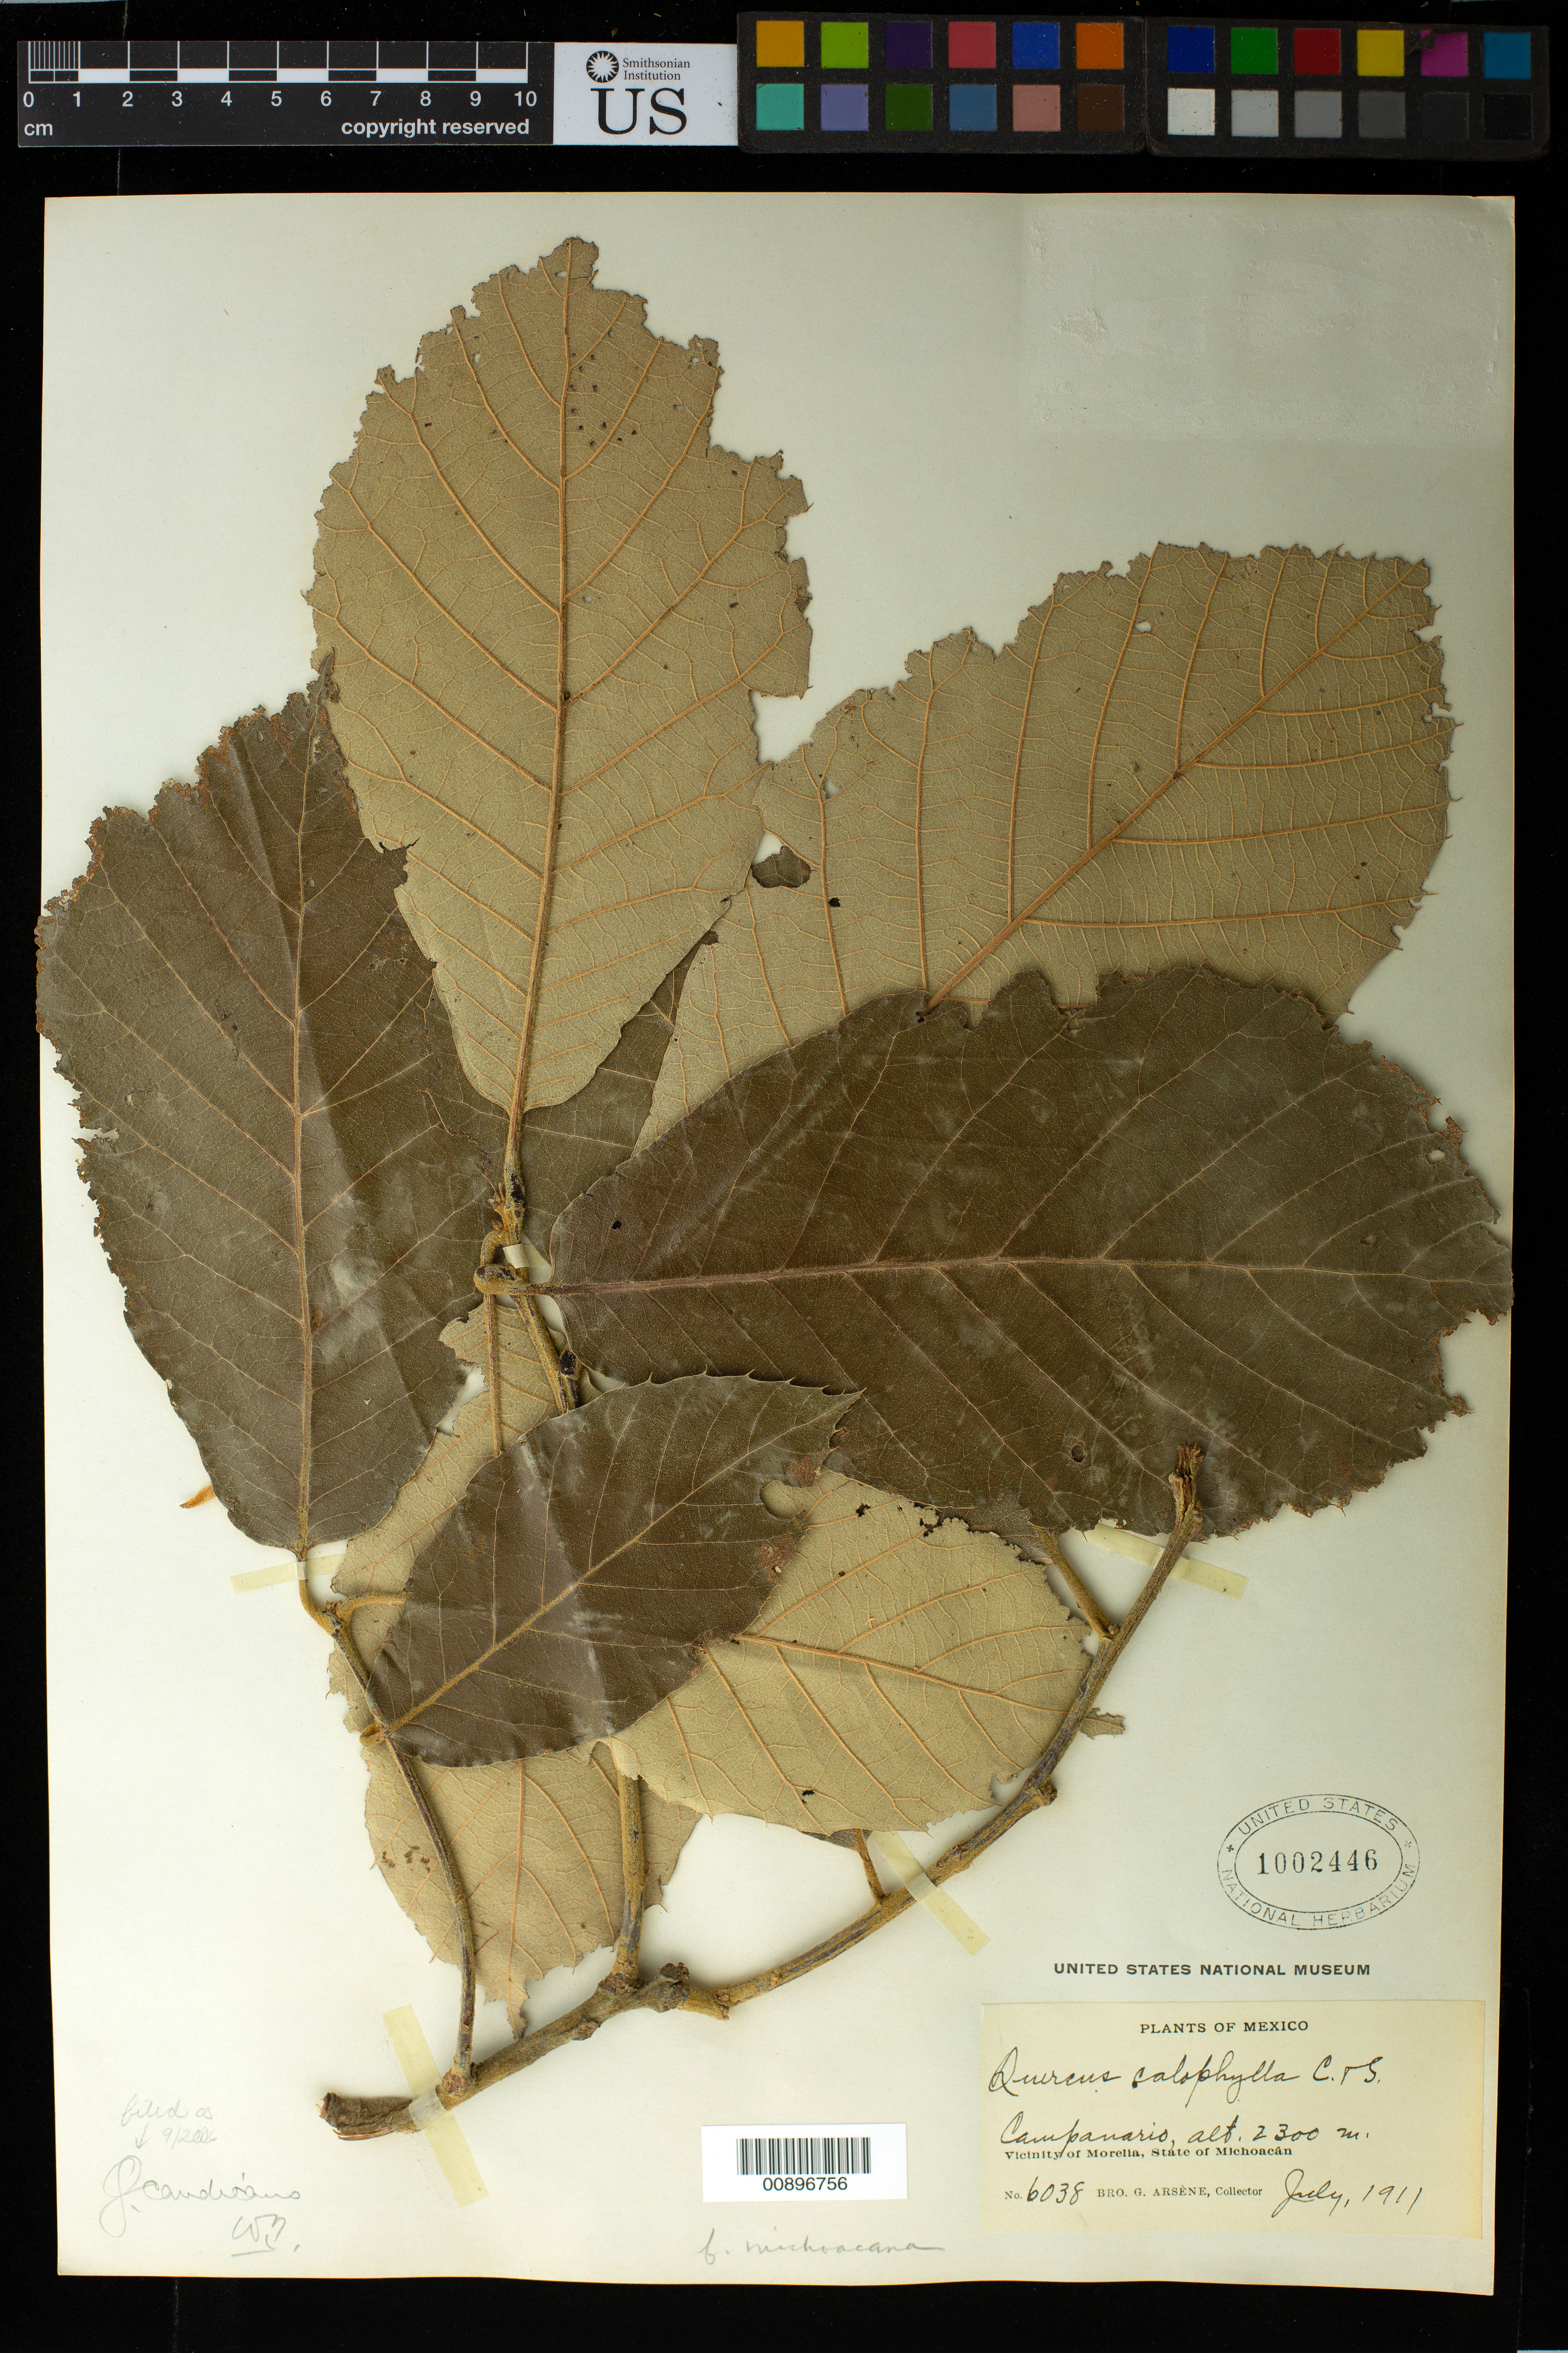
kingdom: Plantae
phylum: Tracheophyta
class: Magnoliopsida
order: Fagales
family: Fagaceae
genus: Quercus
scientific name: Quercus candicans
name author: Née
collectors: Bro. G. Arsène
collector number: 6038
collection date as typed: Jul 1911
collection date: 1911-07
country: Mexico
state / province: Michoacán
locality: Campanario. Vicinity of Morelia, Michoacán.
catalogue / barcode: US 1002446